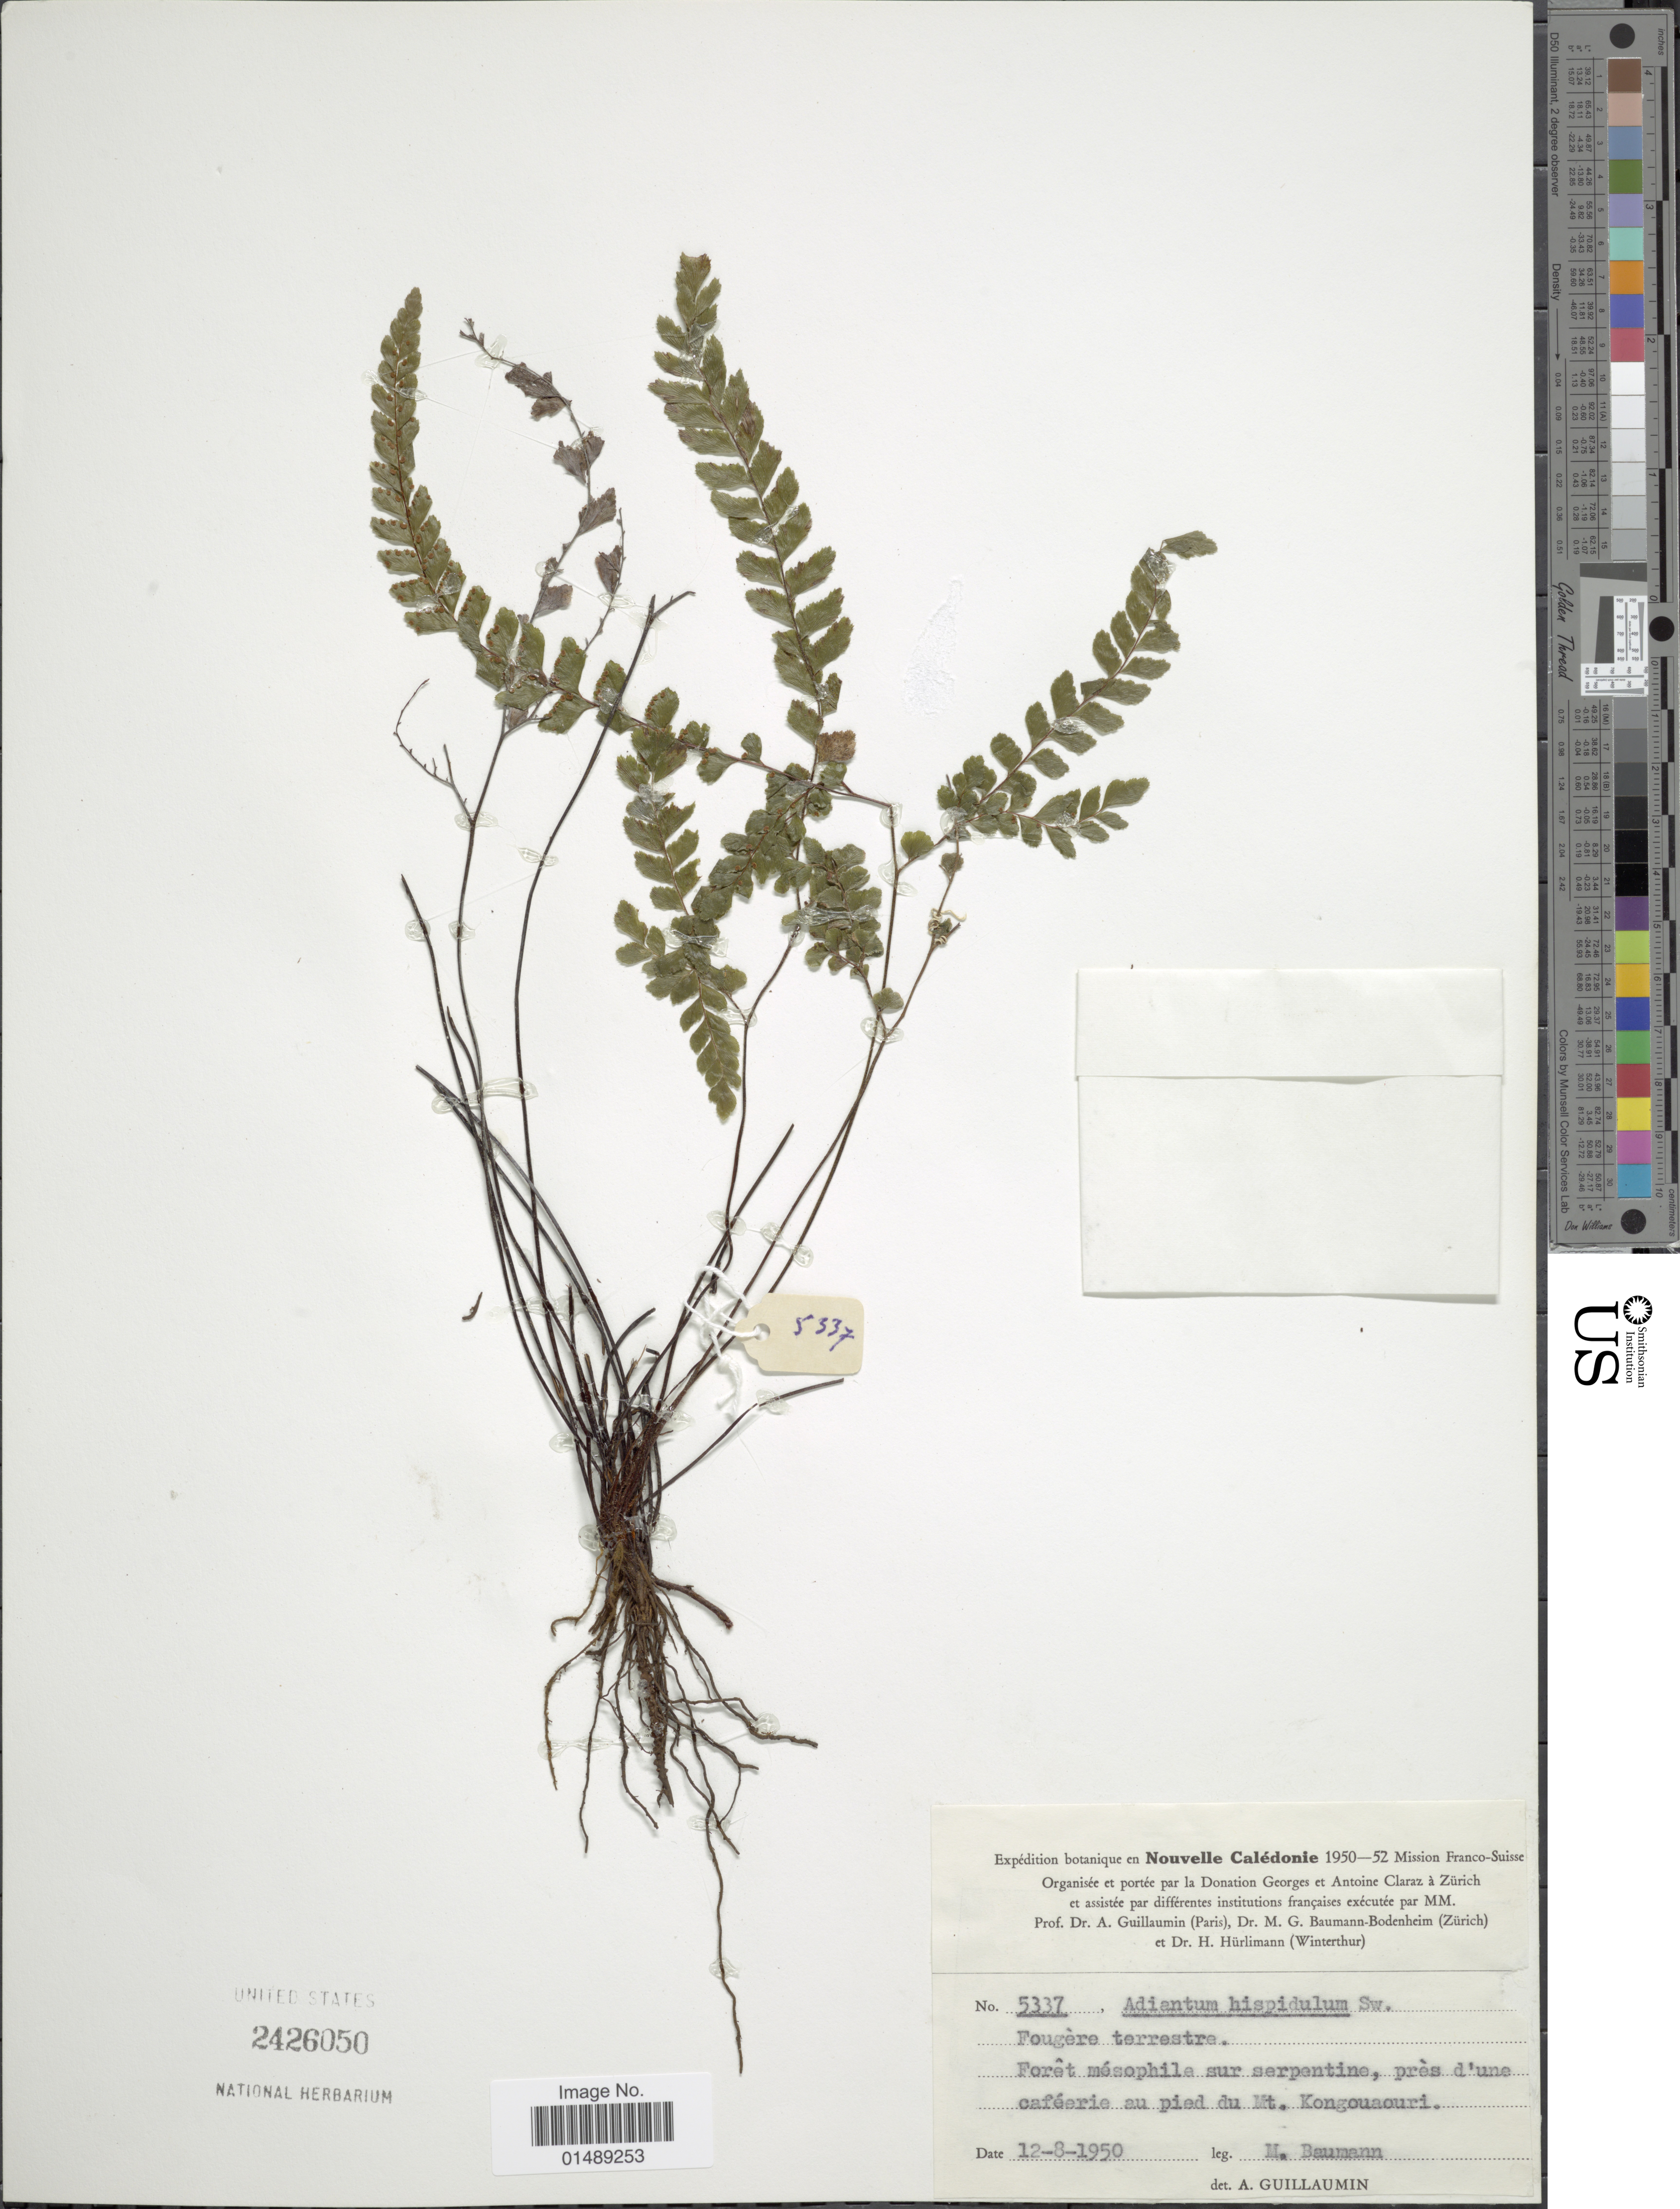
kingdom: Plantae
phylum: Tracheophyta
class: Polypodiopsida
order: Polypodiales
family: Pteridaceae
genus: Adiantum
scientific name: Adiantum hispidulum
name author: Sw.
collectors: M. Baumann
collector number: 5337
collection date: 1950-08-12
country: New Caledonia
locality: New Caledonia, Fougere terrestre, Foret mesophile sur serpentine, pres dúne cafeerie au pied du Mt. Kongouaouri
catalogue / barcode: US 2426050